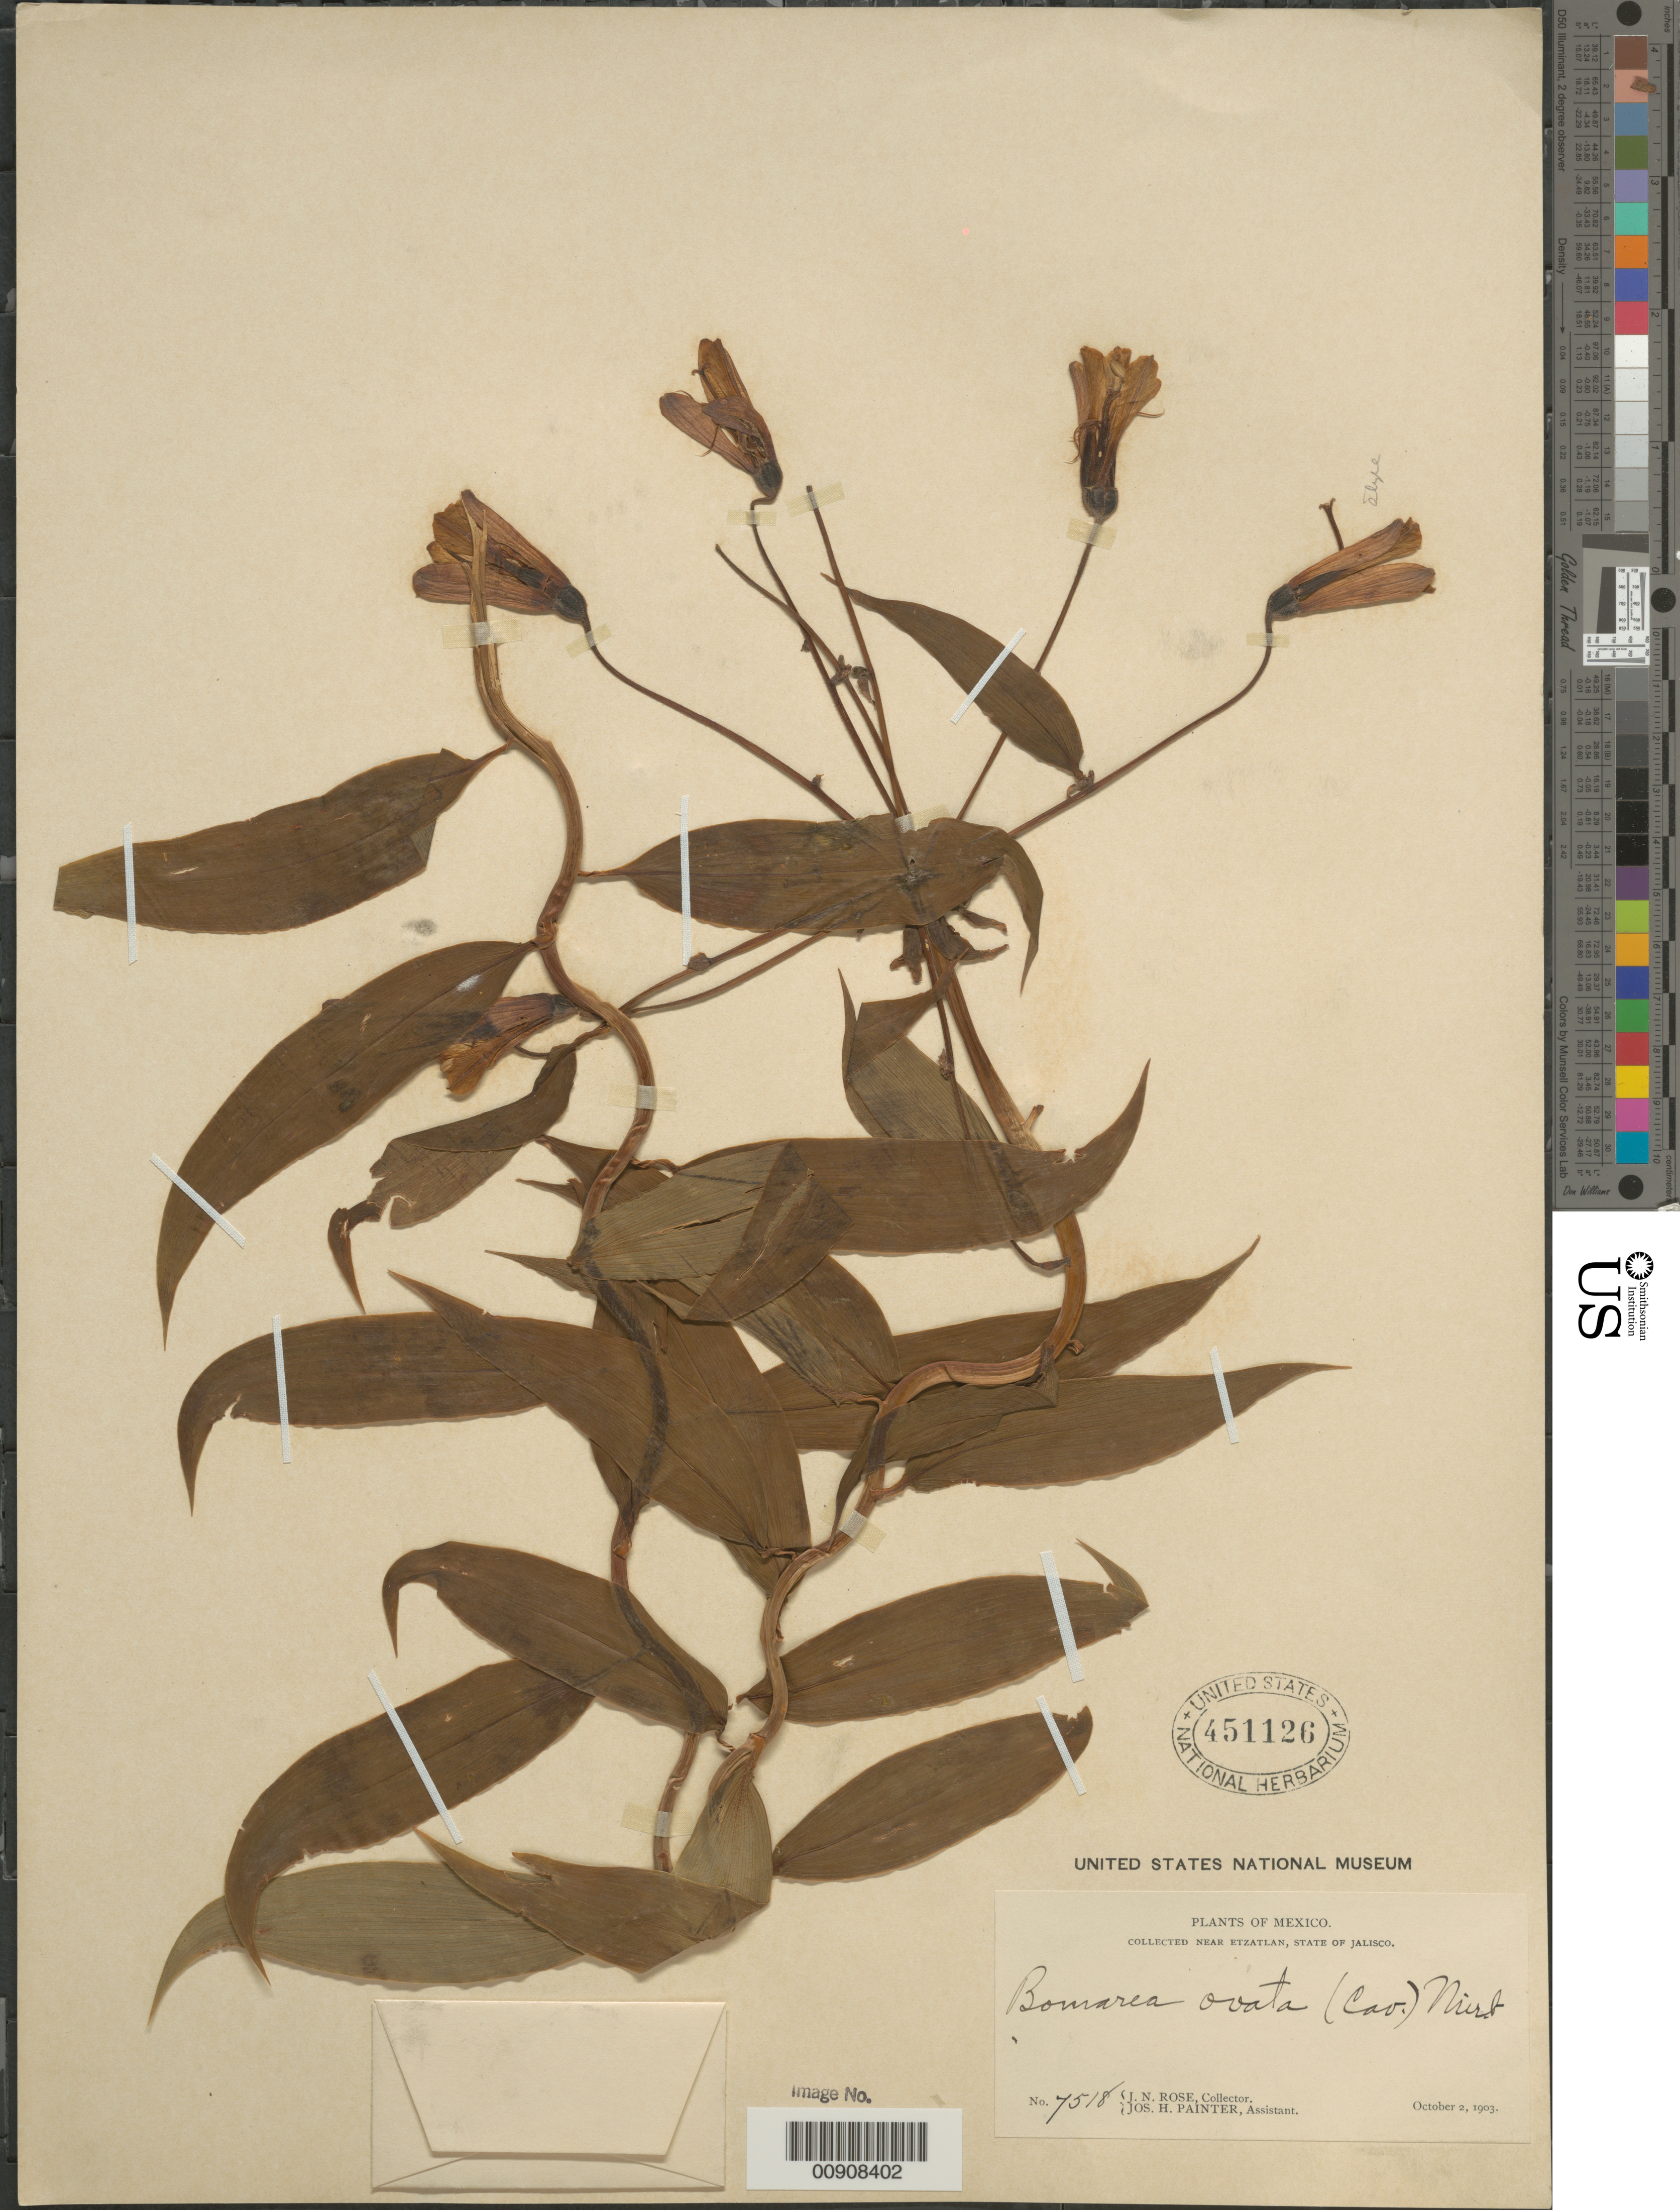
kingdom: Plantae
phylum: Tracheophyta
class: Liliopsida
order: Liliales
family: Alstroemeriaceae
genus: Bomarea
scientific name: Bomarea ovata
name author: (Cav.) Mirb.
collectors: J. N. Rose & J. H. Painter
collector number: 7518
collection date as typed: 02 Oct 1903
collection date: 1903-10-02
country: Mexico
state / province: Jalisco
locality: Near Etzatlan.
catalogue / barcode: US 451126